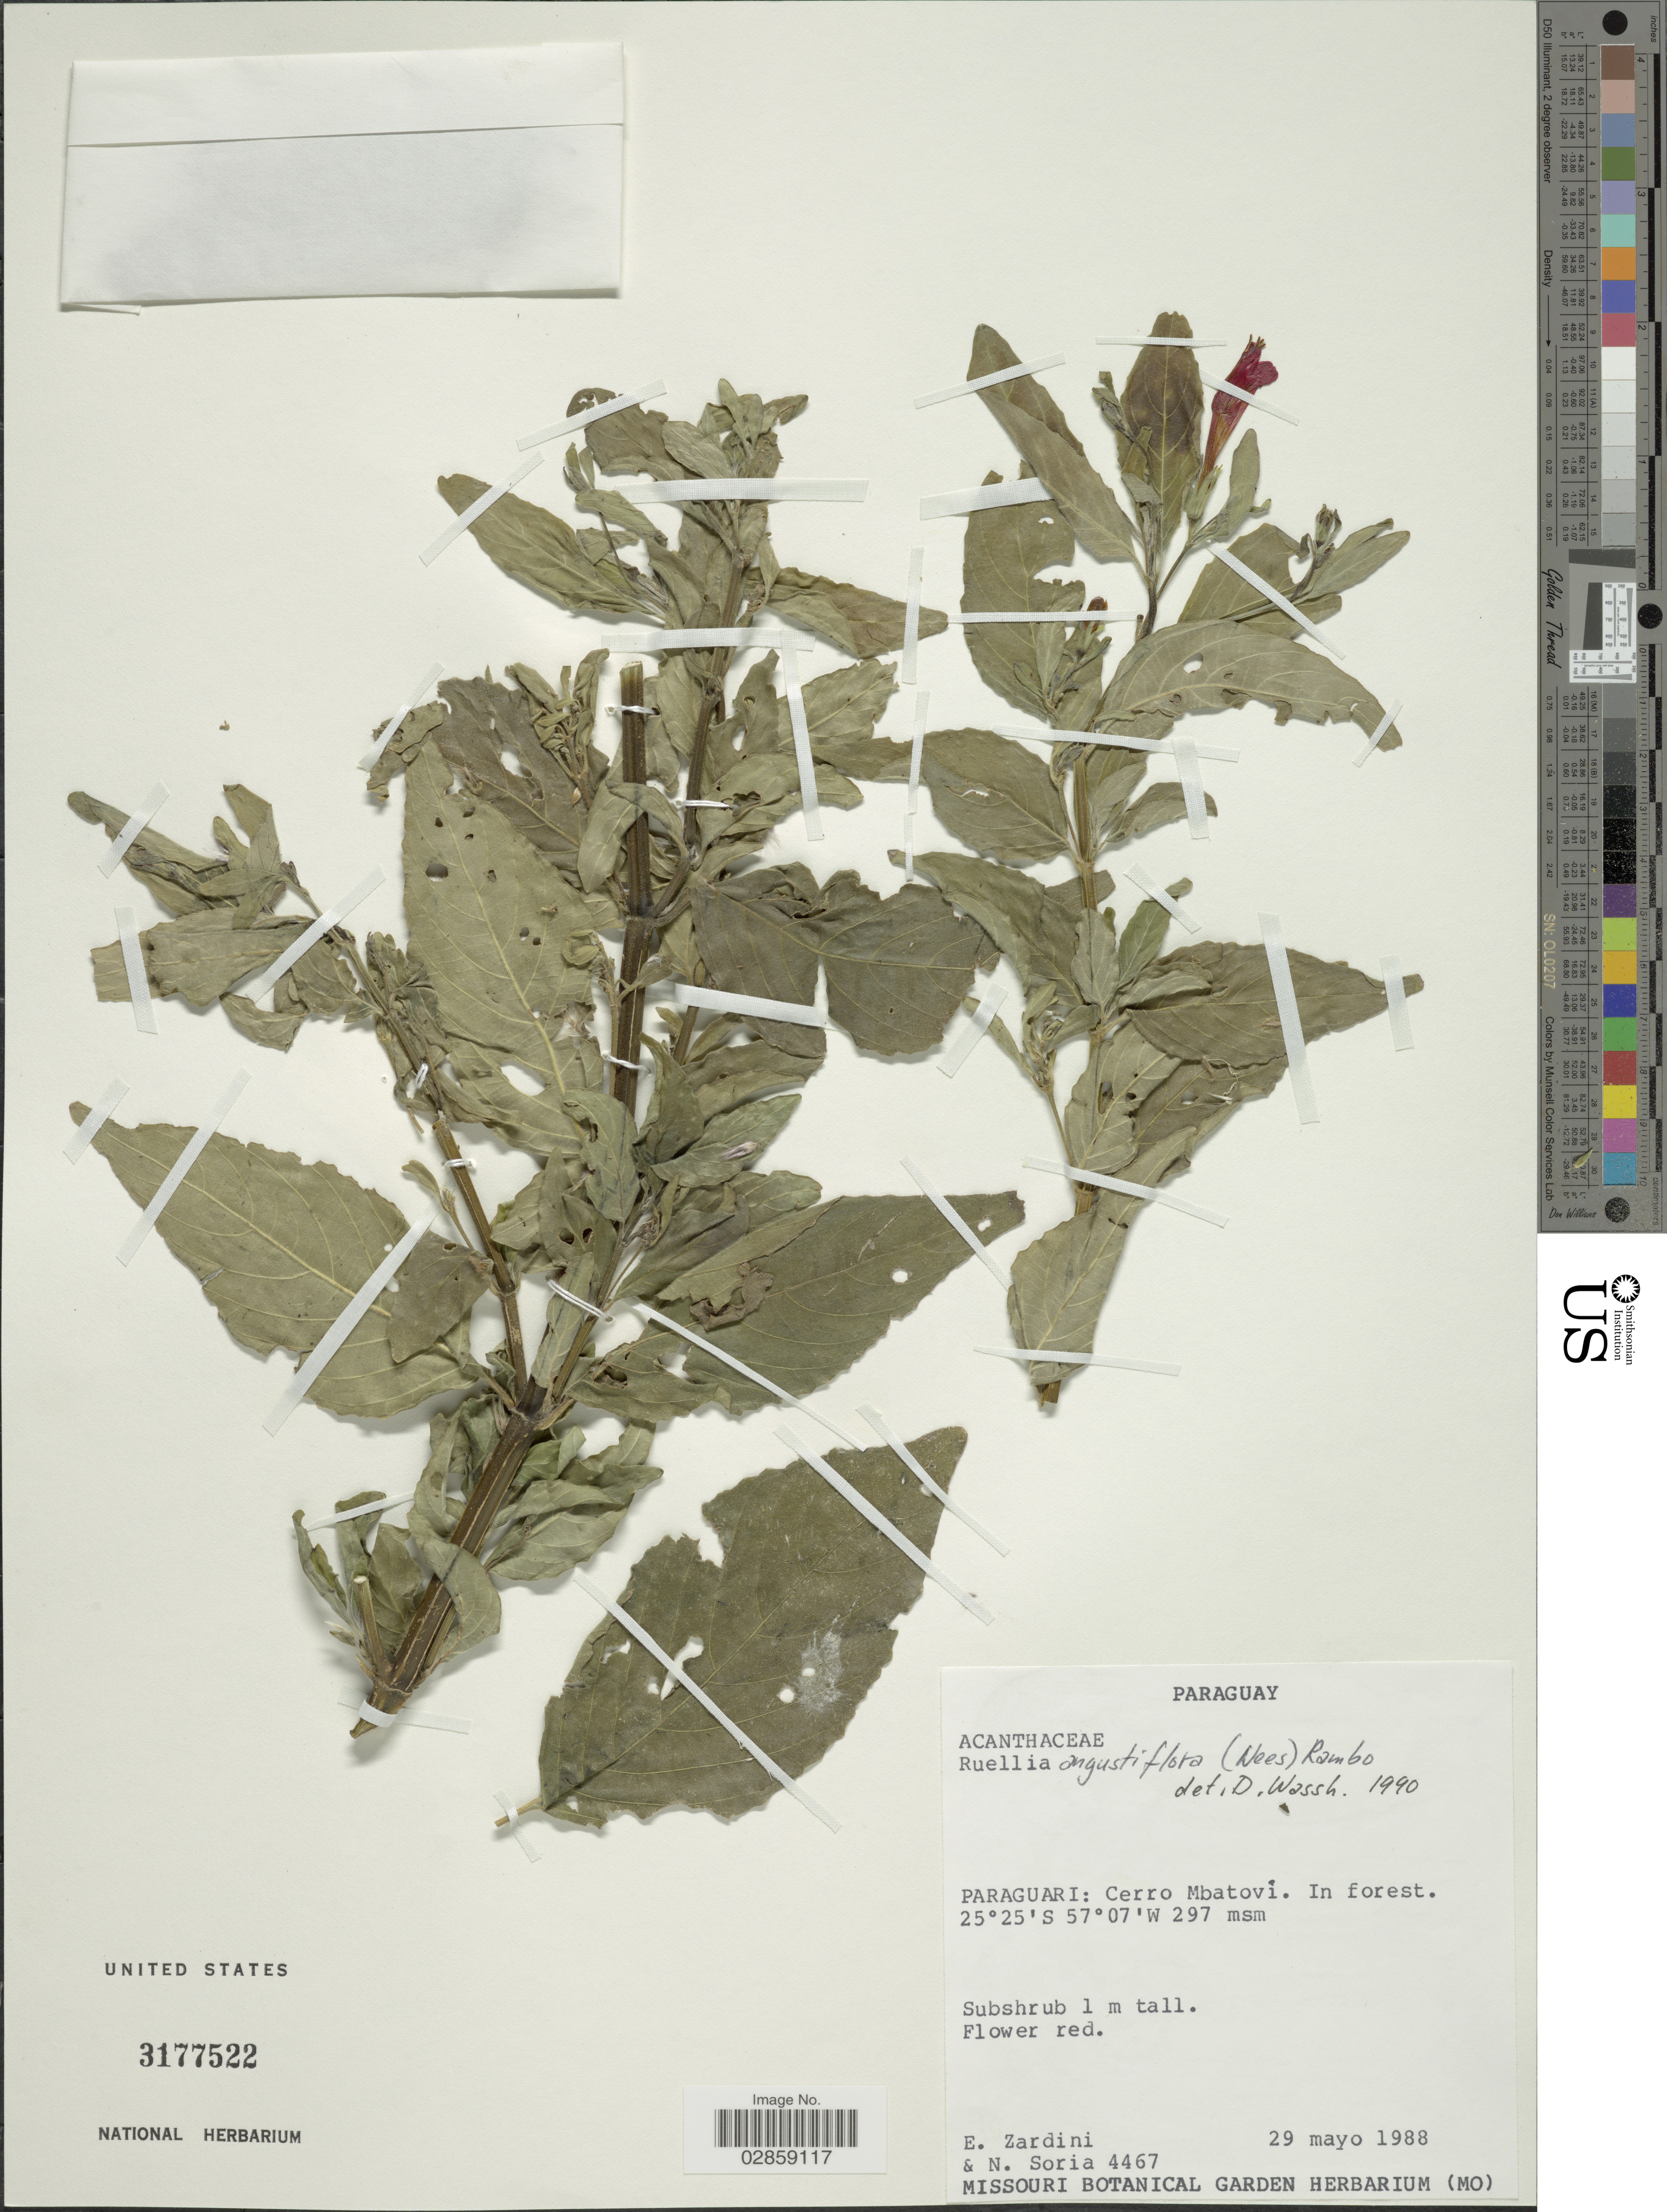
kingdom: Plantae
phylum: Tracheophyta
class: Magnoliopsida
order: Lamiales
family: Acanthaceae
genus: Ruellia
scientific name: Ruellia angustiflora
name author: (Nees) Lindau ex Rambo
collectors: E. M. Zardini & N. Soria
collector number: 4467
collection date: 1988-05-29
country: Paraguay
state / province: Paraguari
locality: Cerro Mbatoví.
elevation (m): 297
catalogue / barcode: US 3177522